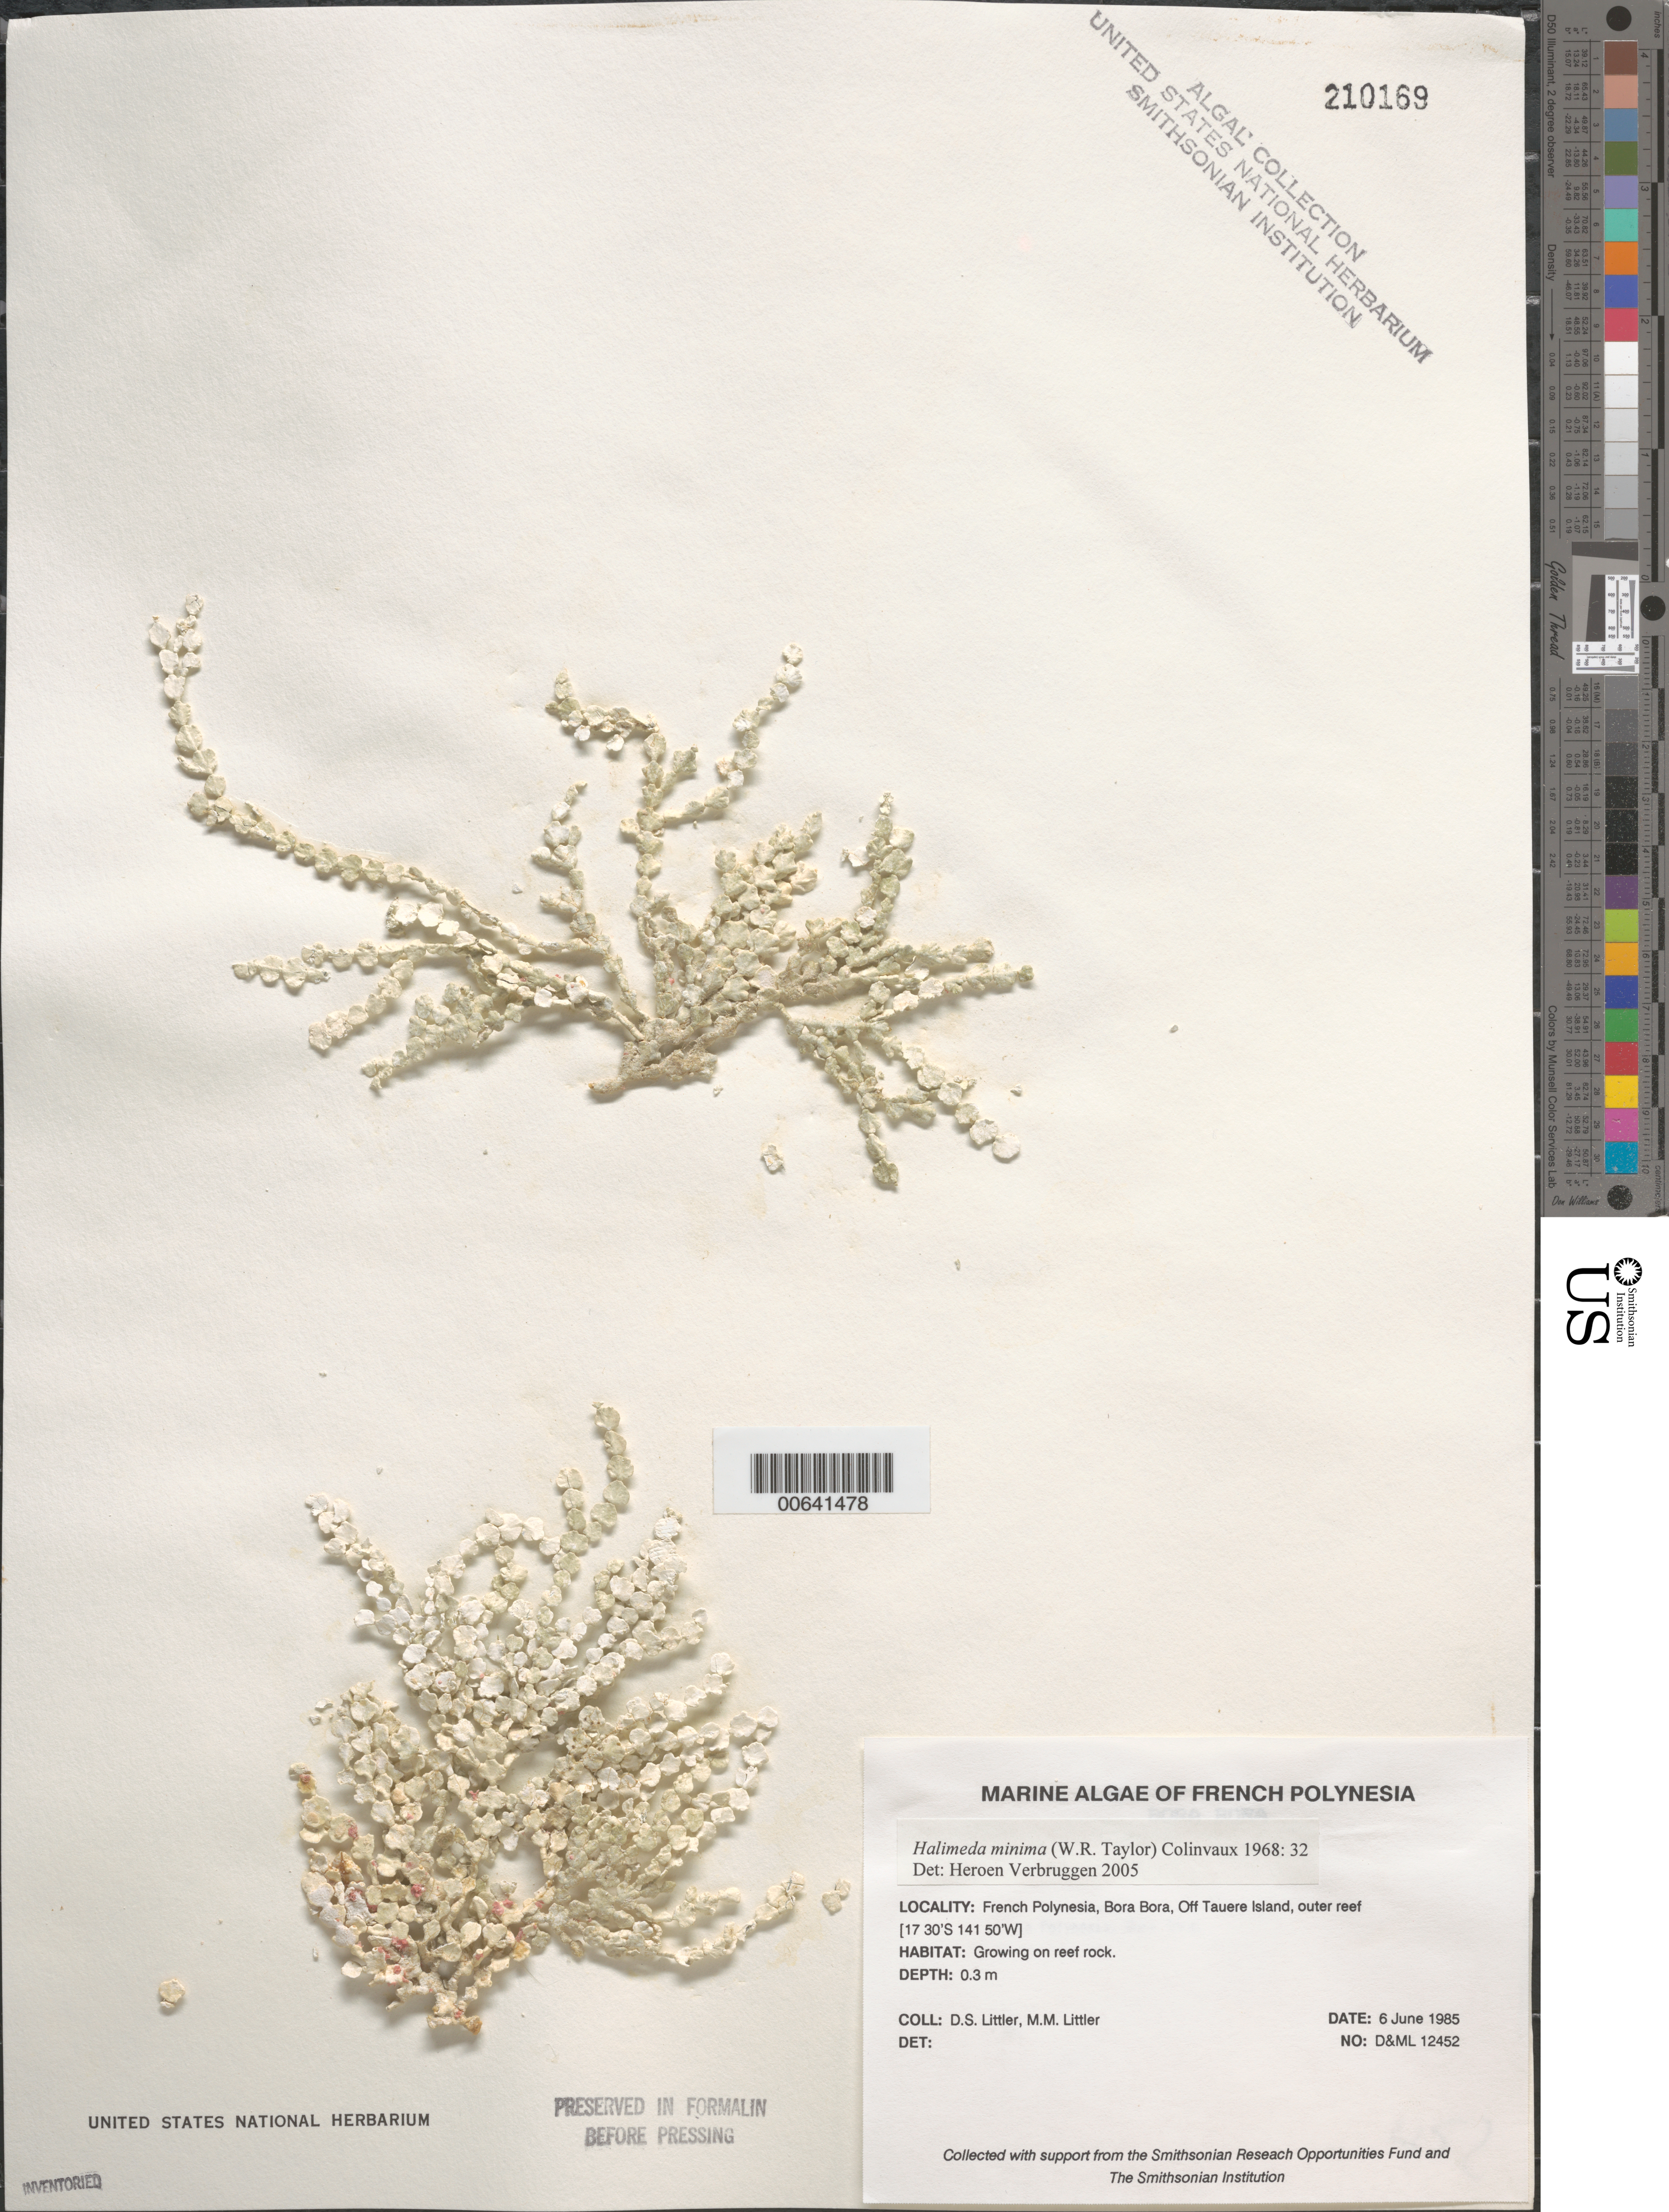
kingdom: Plantae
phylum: Chlorophyta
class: Ulvophyceae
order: Bryopsidales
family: Halimedaceae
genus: Halimeda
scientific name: Halimeda minima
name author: (W.R. Taylor) Hillis-Colinvaux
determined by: Verbruggen, H.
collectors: D. S. Littler & M. M. Littler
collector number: D&ML 12452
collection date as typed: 06 Jun 1985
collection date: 1985-06-06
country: French Polynesia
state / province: Iles Sous-le-Vent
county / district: Bora Bora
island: Bora Bora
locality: Off Tauere Island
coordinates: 17 30'S, 141 50'W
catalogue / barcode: US 210169